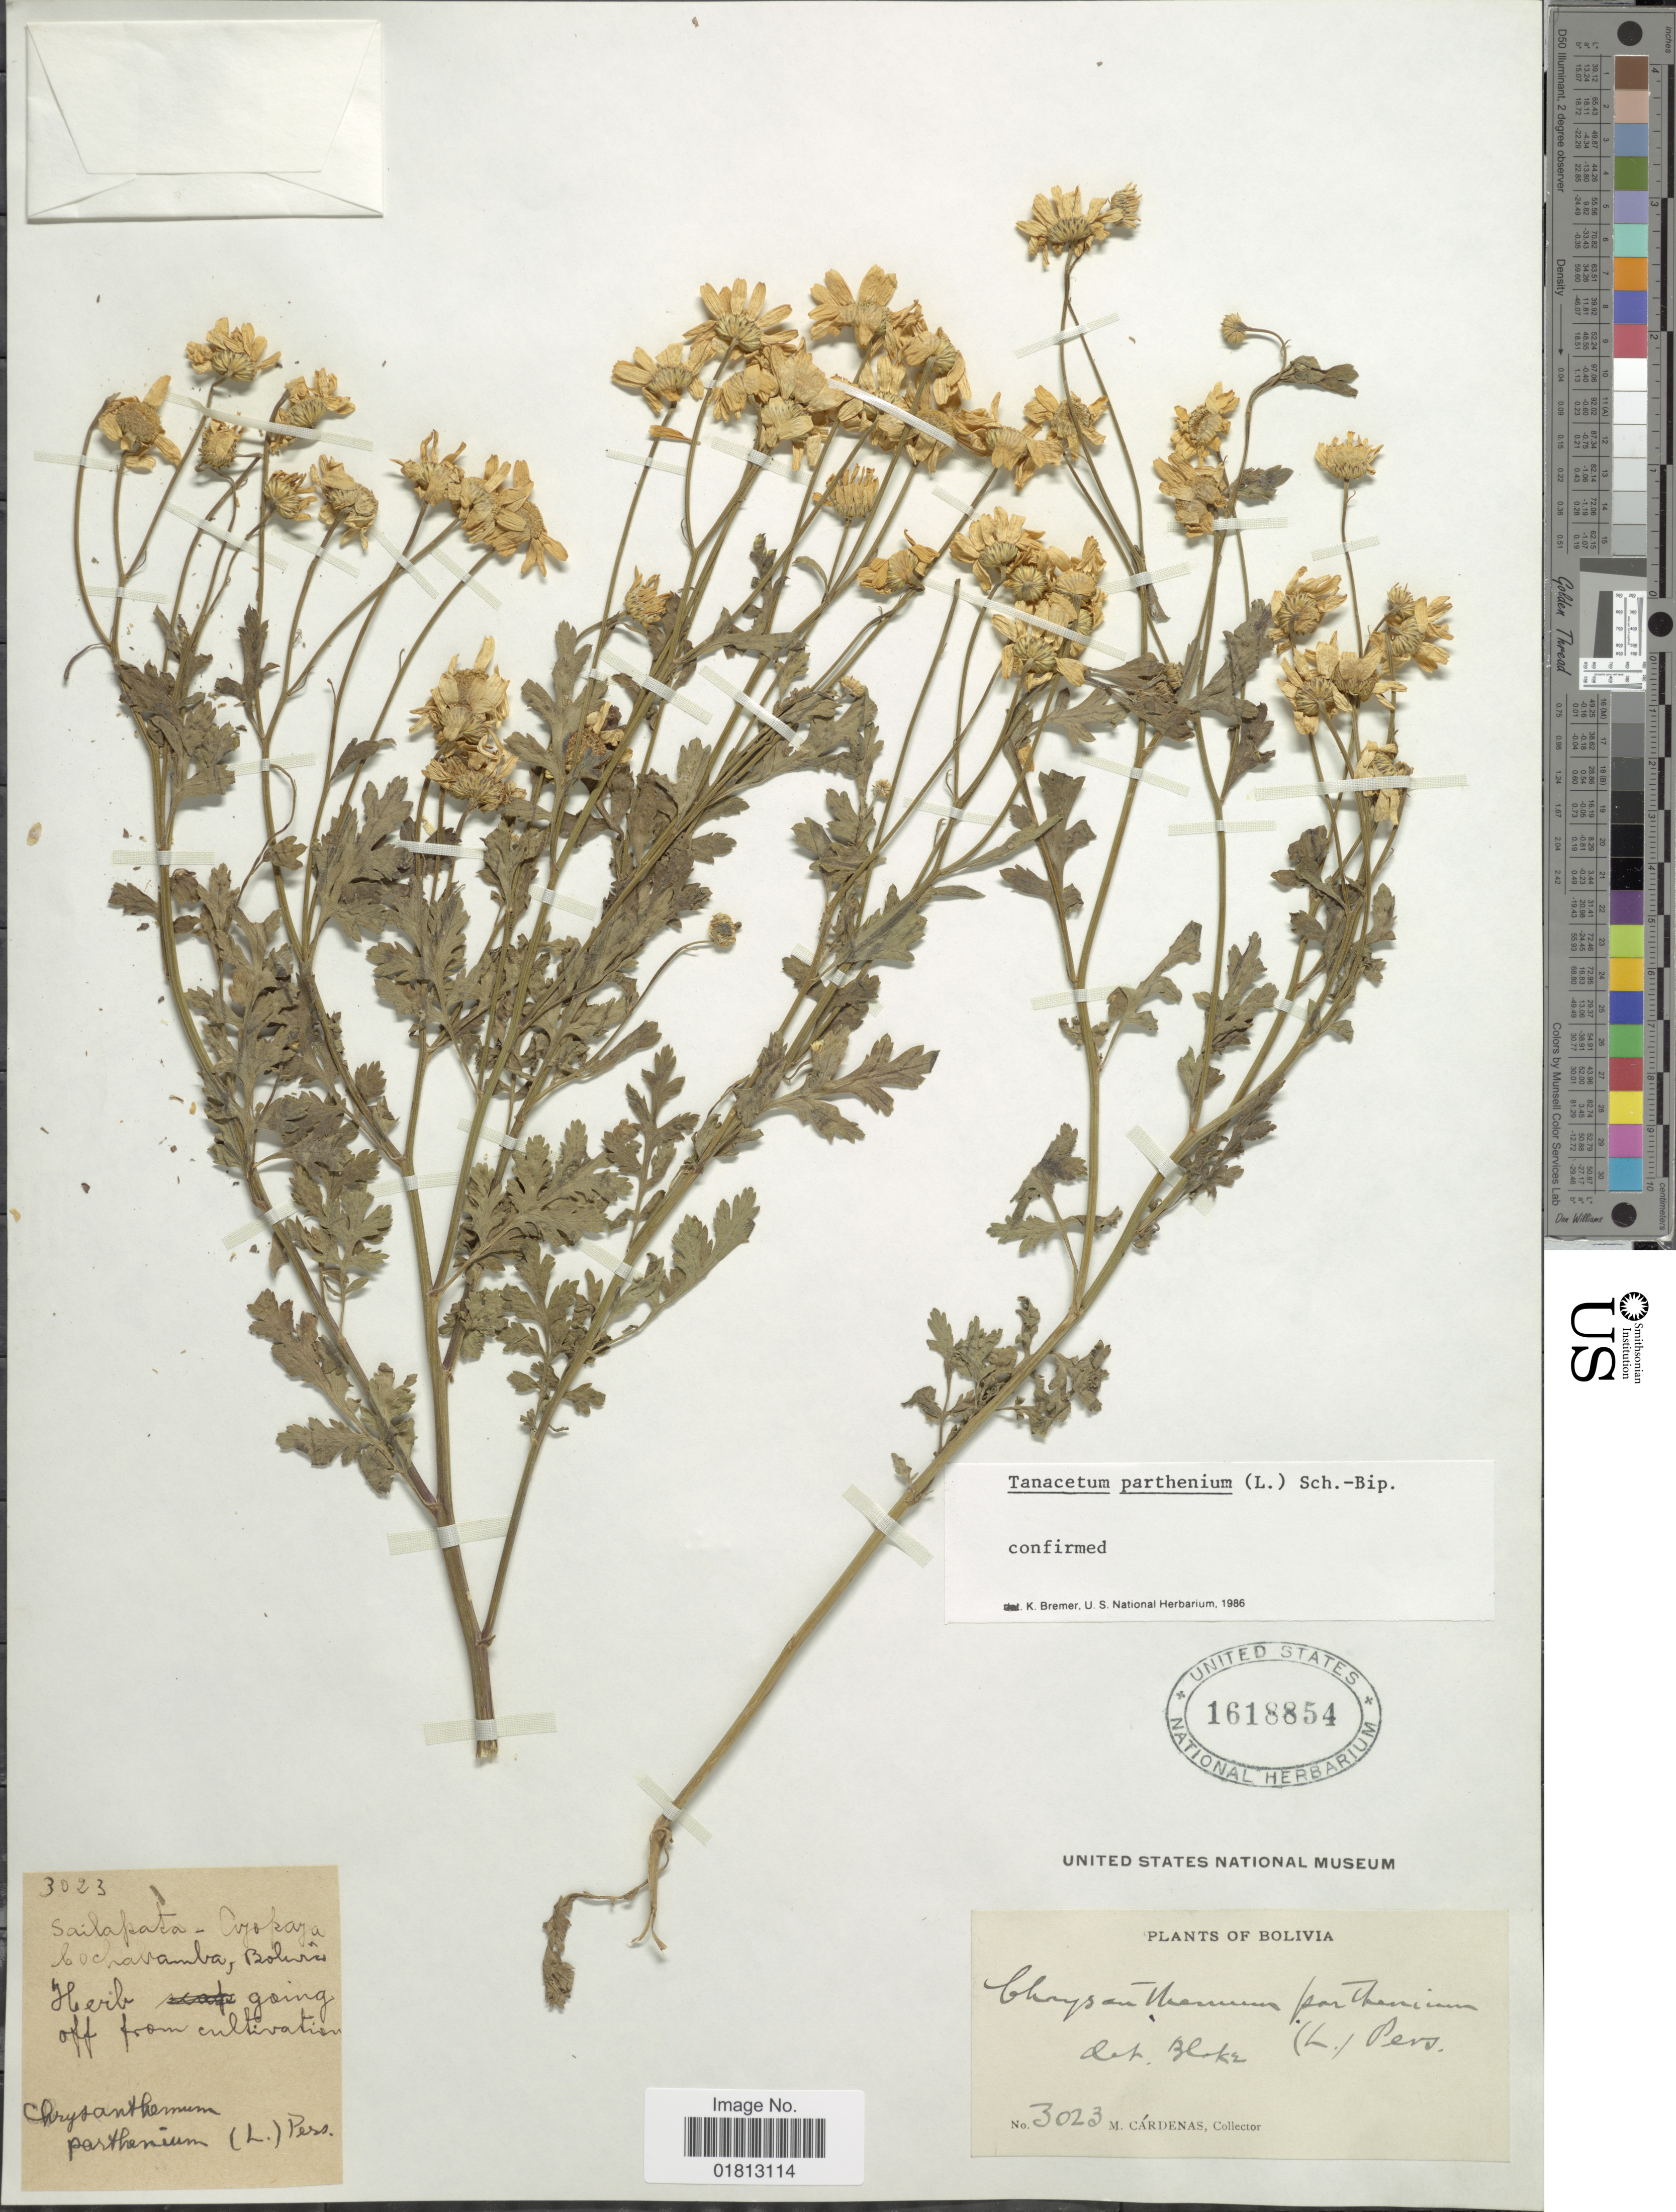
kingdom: Plantae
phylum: Tracheophyta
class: Magnoliopsida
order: Asterales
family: Asteraceae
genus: Tanacetum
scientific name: Tanacetum parthenium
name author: (L.) Sch. Bip.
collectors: M. Cárdenas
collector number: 3023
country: Bolivia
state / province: Cochabamba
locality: Sailapata, Azopaya, Cochabamba, Bolivia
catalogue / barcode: US 1618854